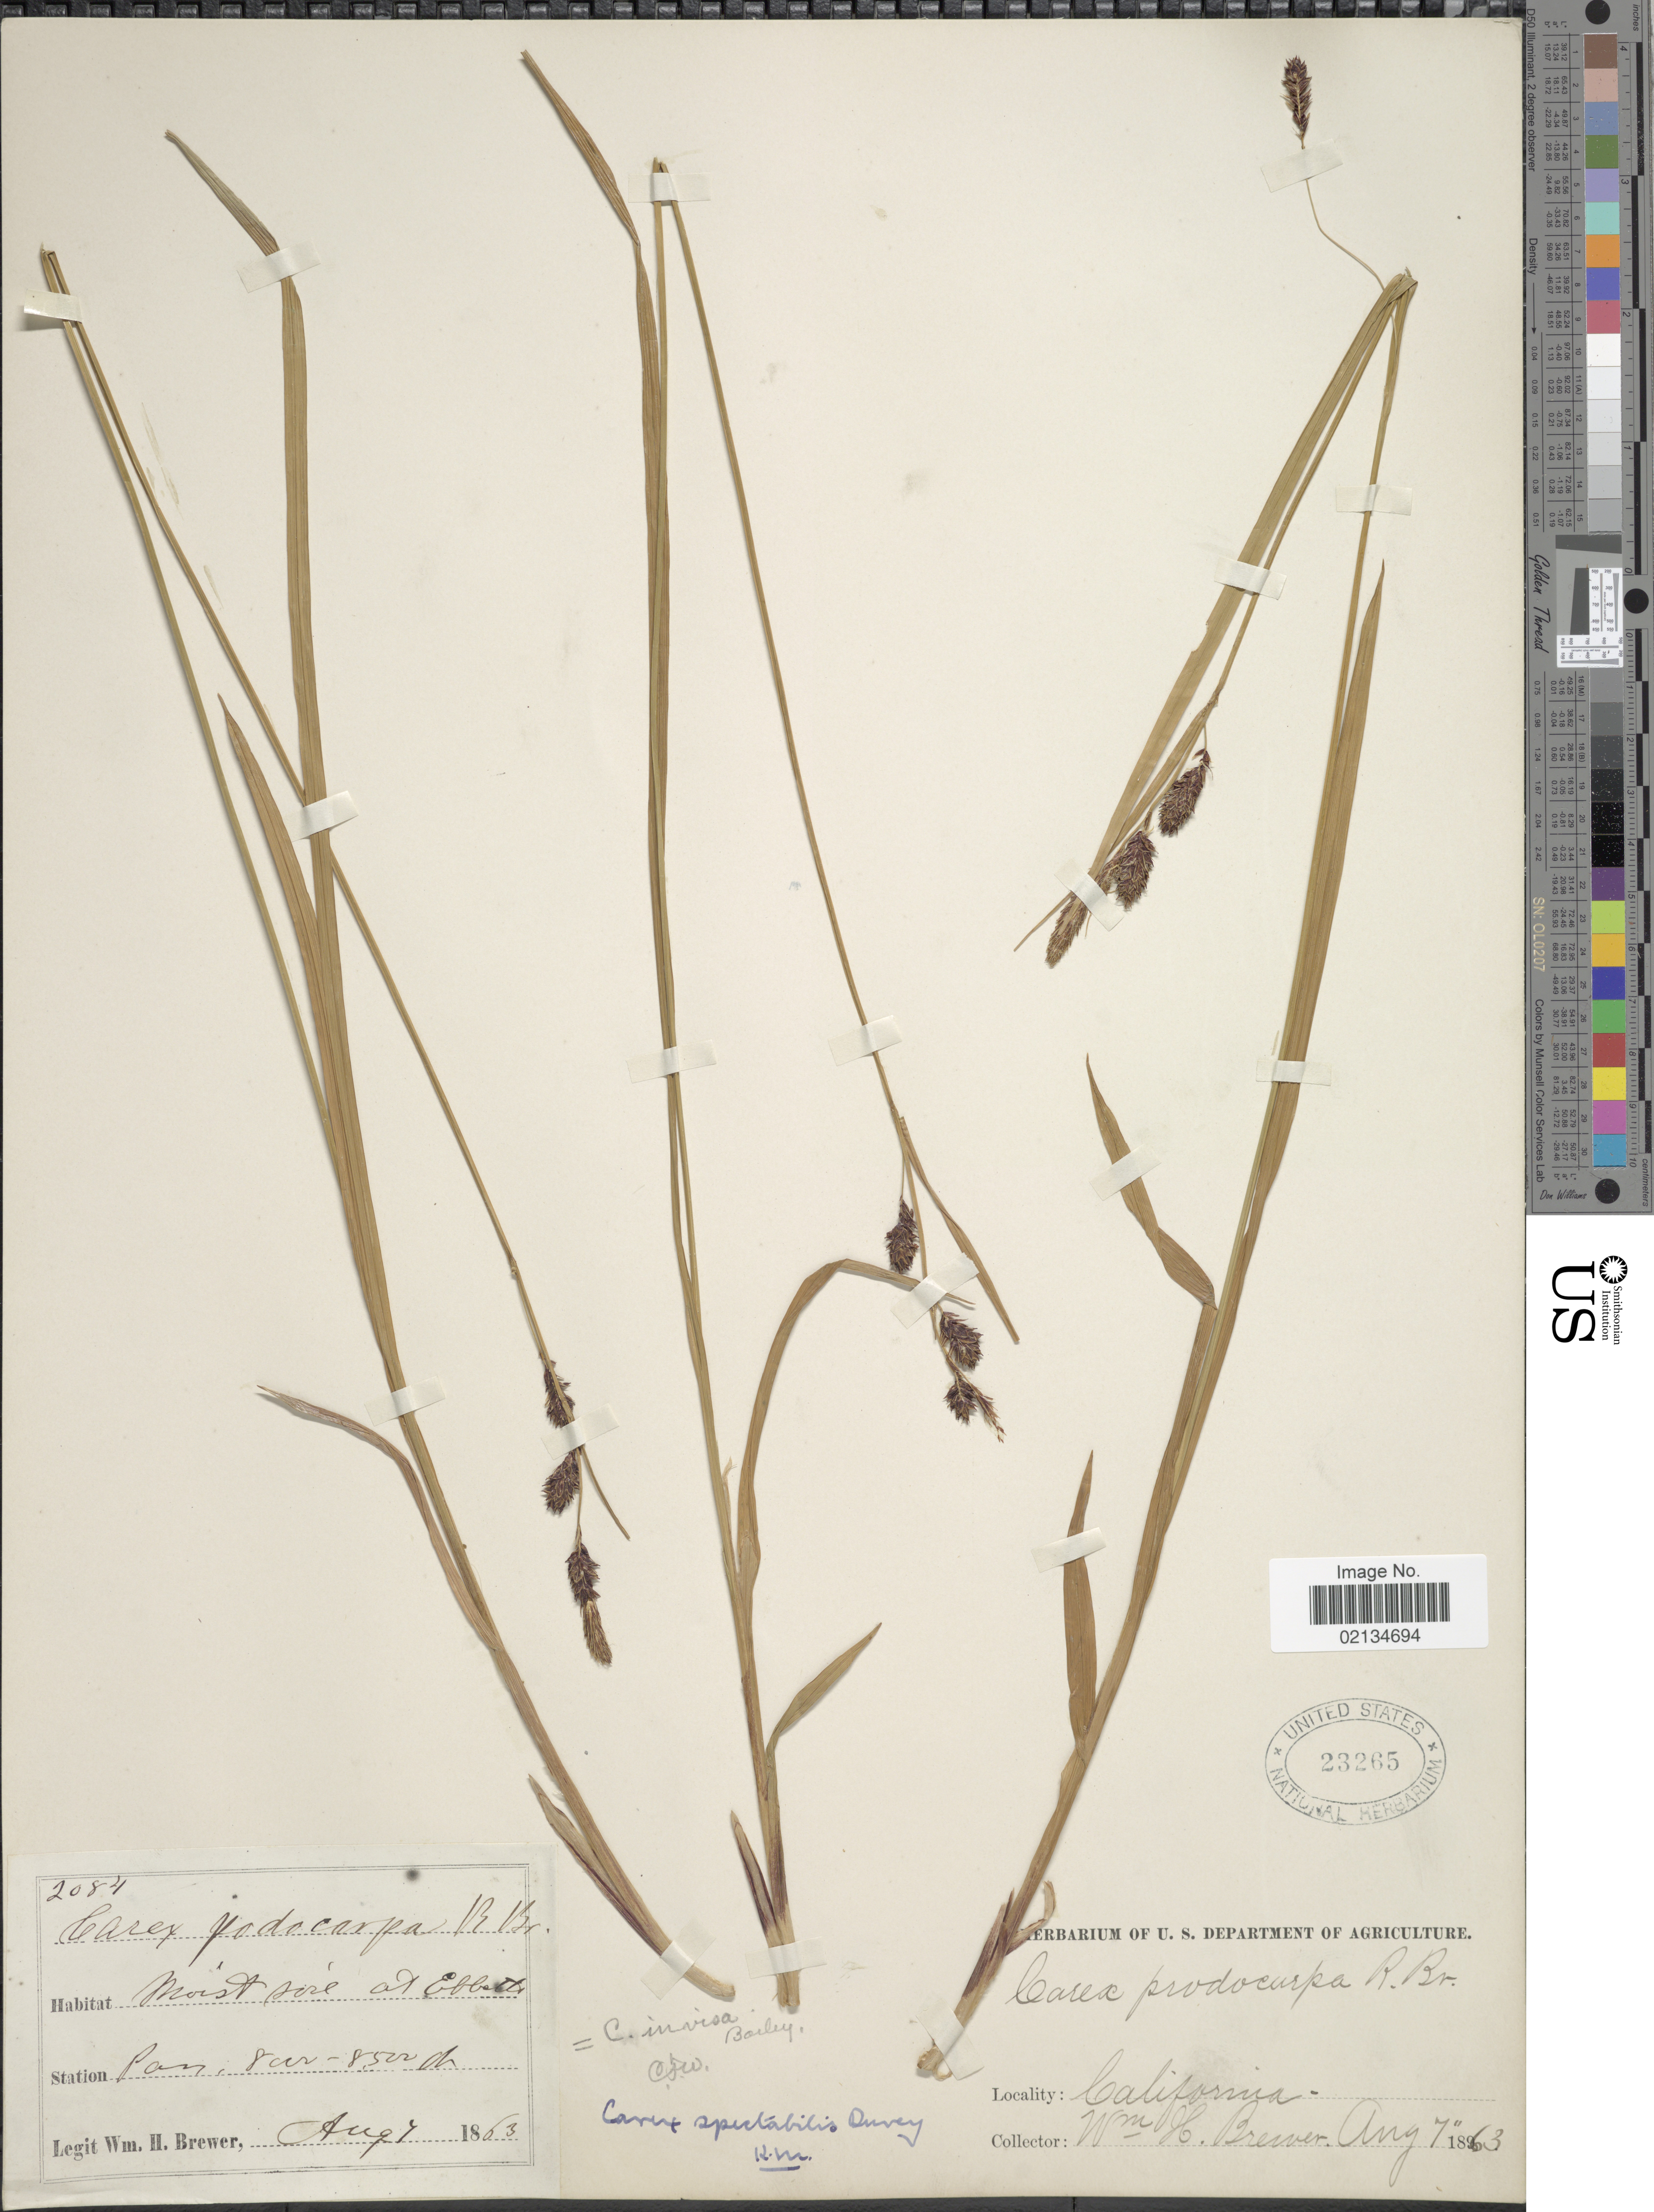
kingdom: Plantae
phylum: Tracheophyta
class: Liliopsida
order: Poales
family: Cyperaceae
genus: Carex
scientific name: Carex spectabilis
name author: Dewey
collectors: W. H. Brewer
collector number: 2084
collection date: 1863-08-07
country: United States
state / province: California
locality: Moist soil at Ebbetts Pass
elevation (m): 2591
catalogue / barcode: US 23265